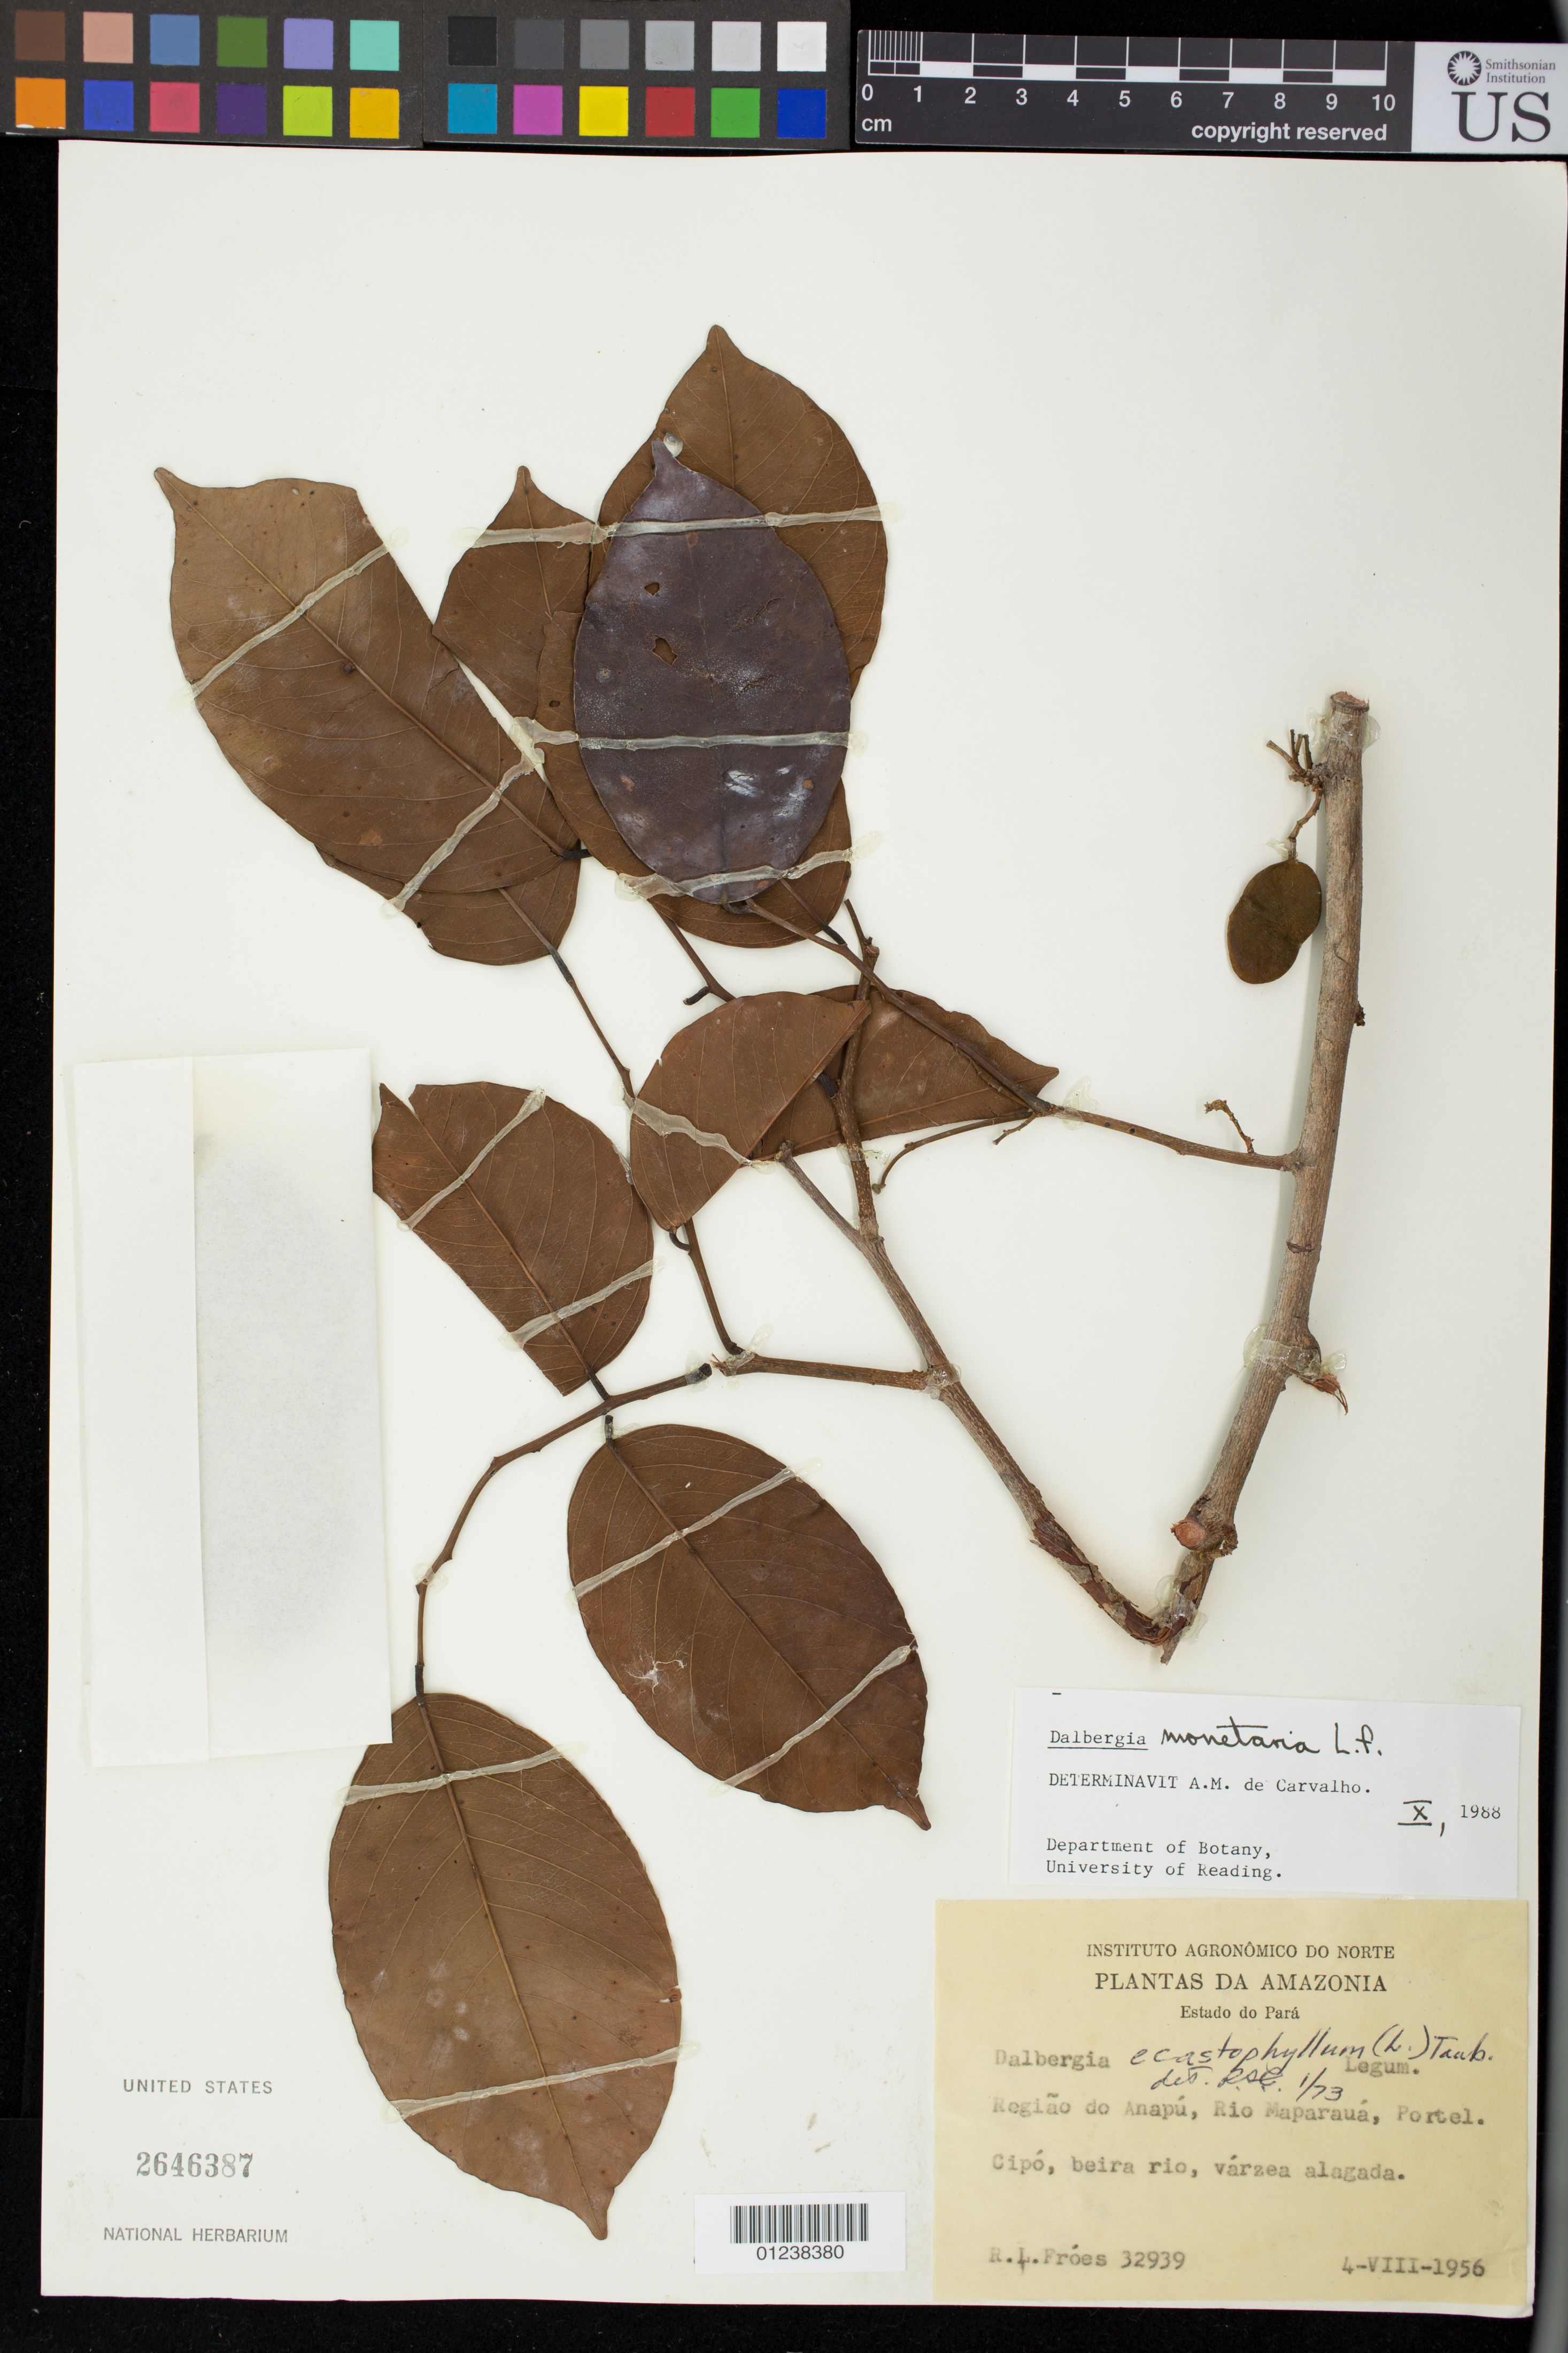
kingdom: Plantae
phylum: Tracheophyta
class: Magnoliopsida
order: Fabales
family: Fabaceae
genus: Dalbergia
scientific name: Dalbergia monetaria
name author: L. f.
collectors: R. L. Fróes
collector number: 32939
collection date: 1956-08-04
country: Brazil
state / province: Pará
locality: Regiao do Anapu, Rio Maparaua, Portel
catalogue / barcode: US 2646387